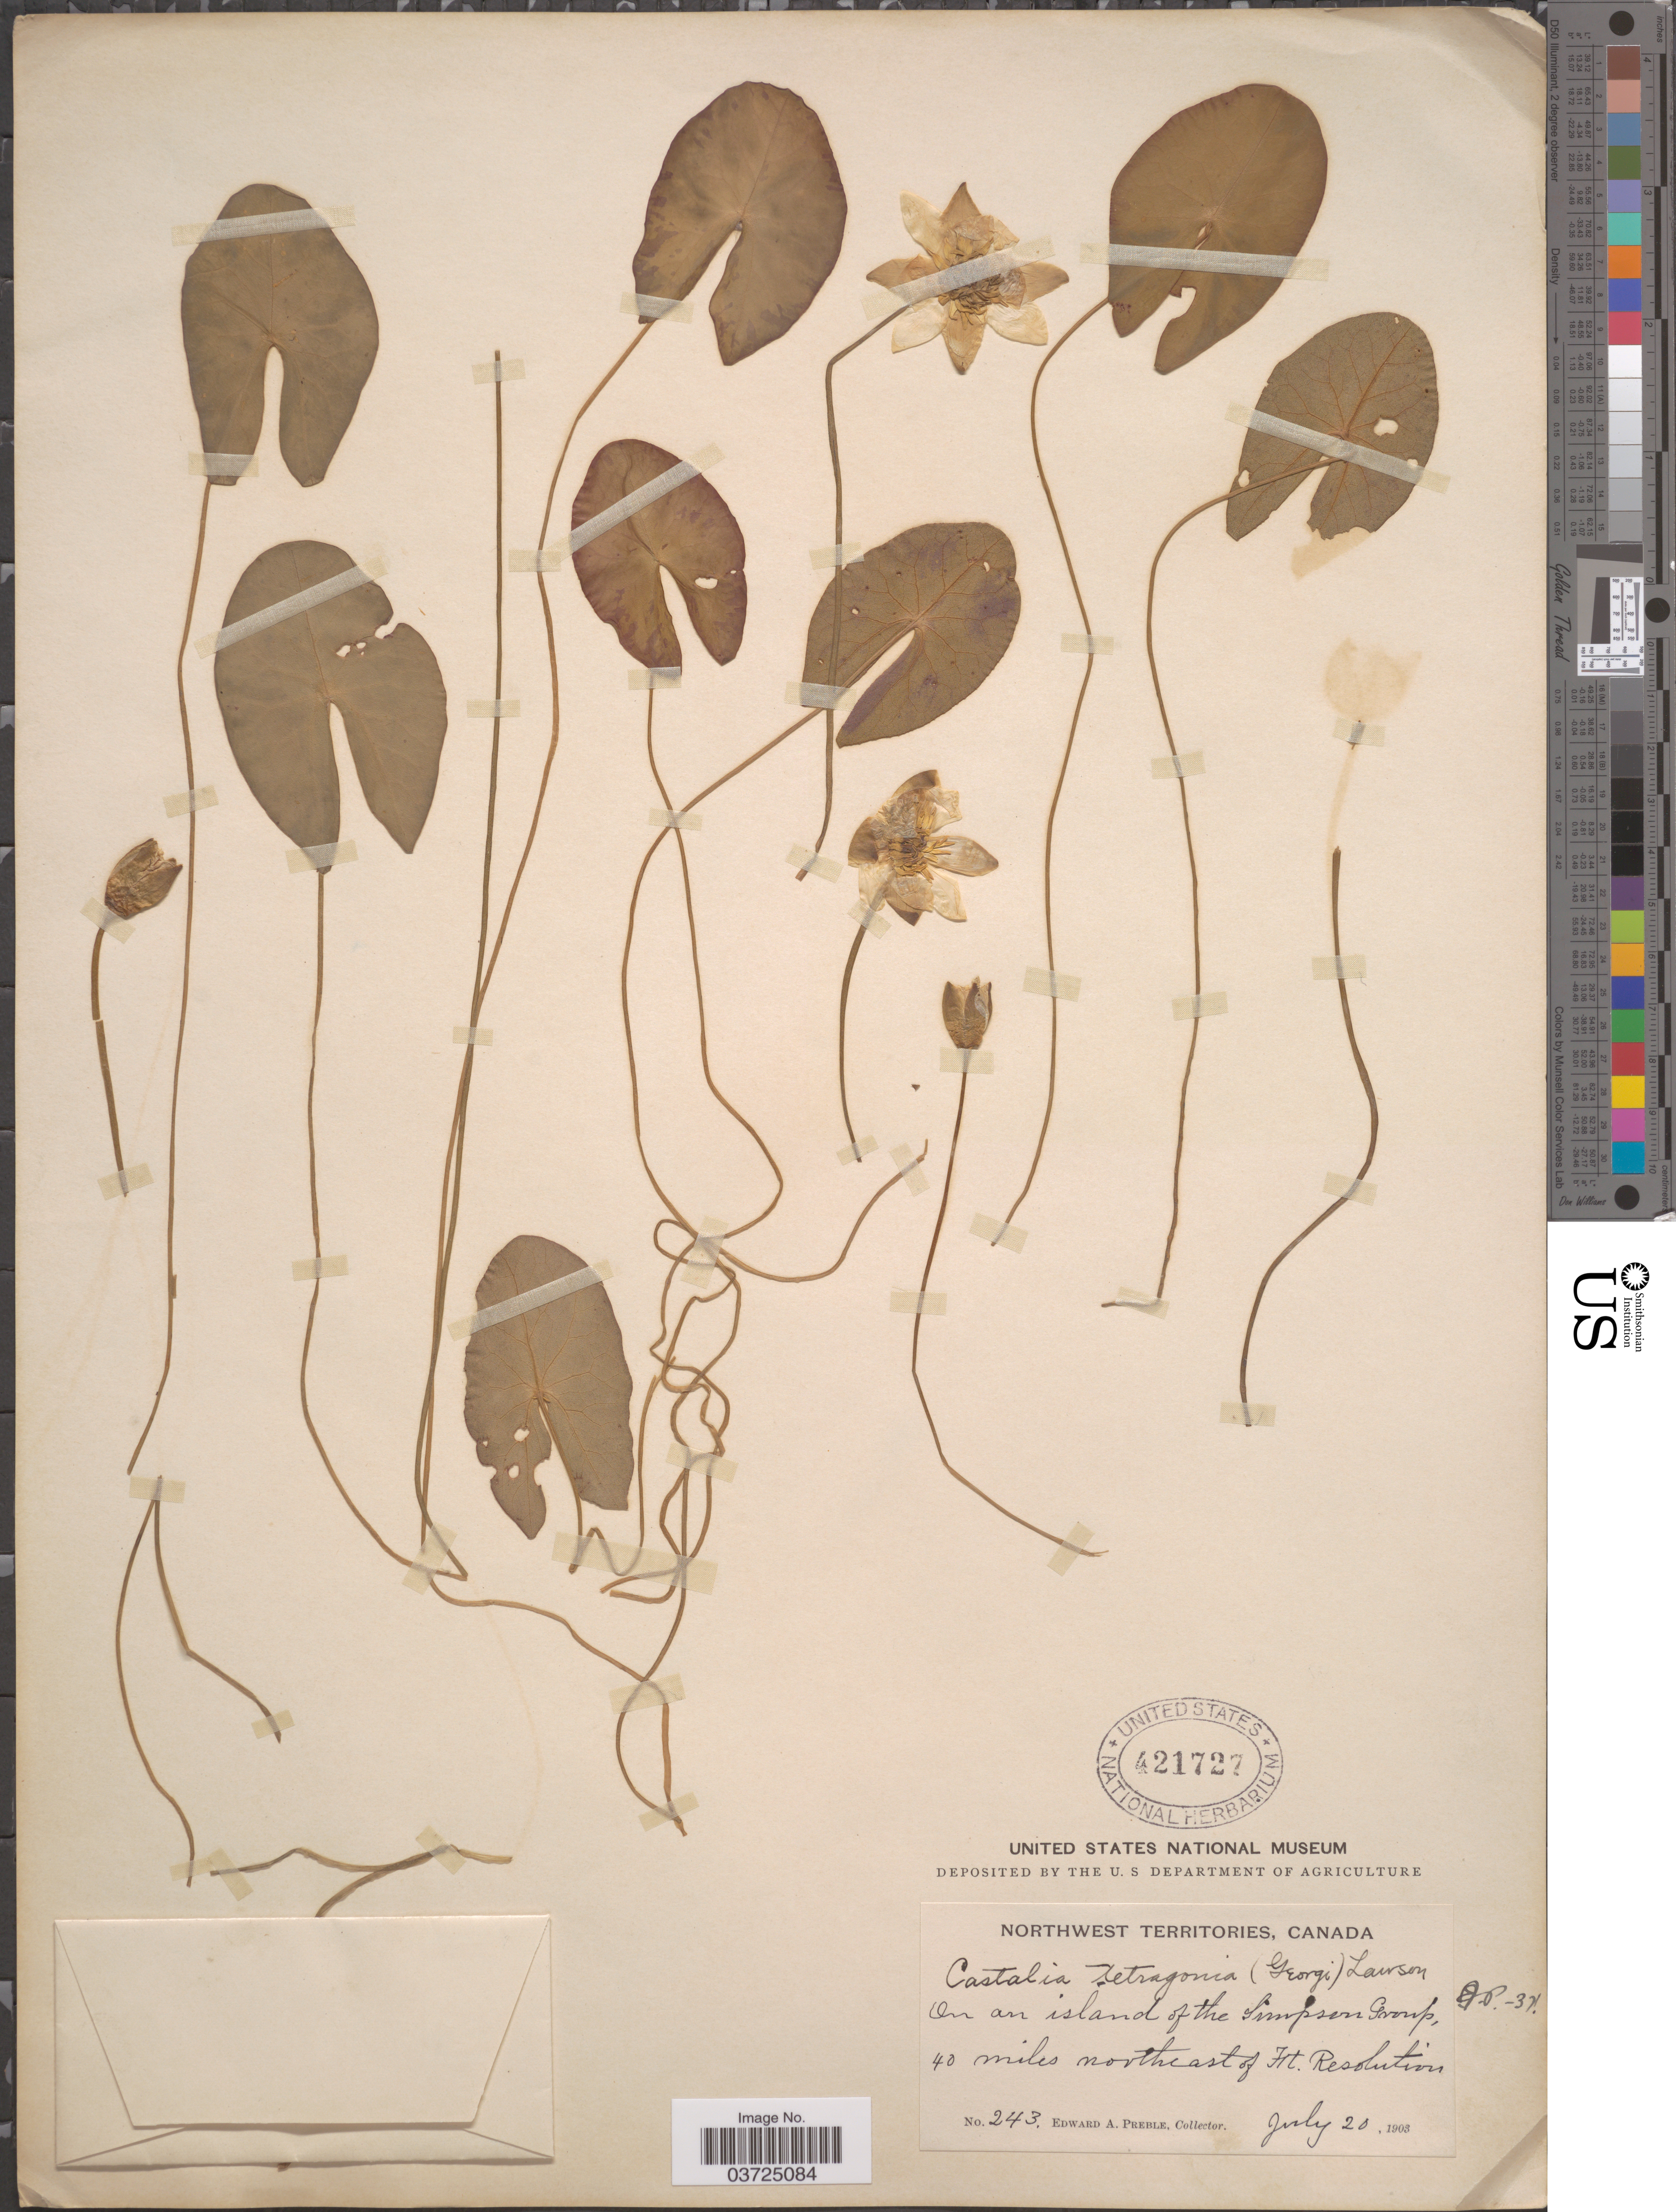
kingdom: Plantae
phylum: Tracheophyta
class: Magnoliopsida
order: Nymphaeales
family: Nymphaeaceae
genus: Nymphaea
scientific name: Nymphaea tetragona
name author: Georgi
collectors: E. Preble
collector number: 243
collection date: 1903-07-20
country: Canada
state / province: Northwest Territories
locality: On an island of the Simpson Group, 40 miles northeast of Ft. Resolution.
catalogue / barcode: US 421727